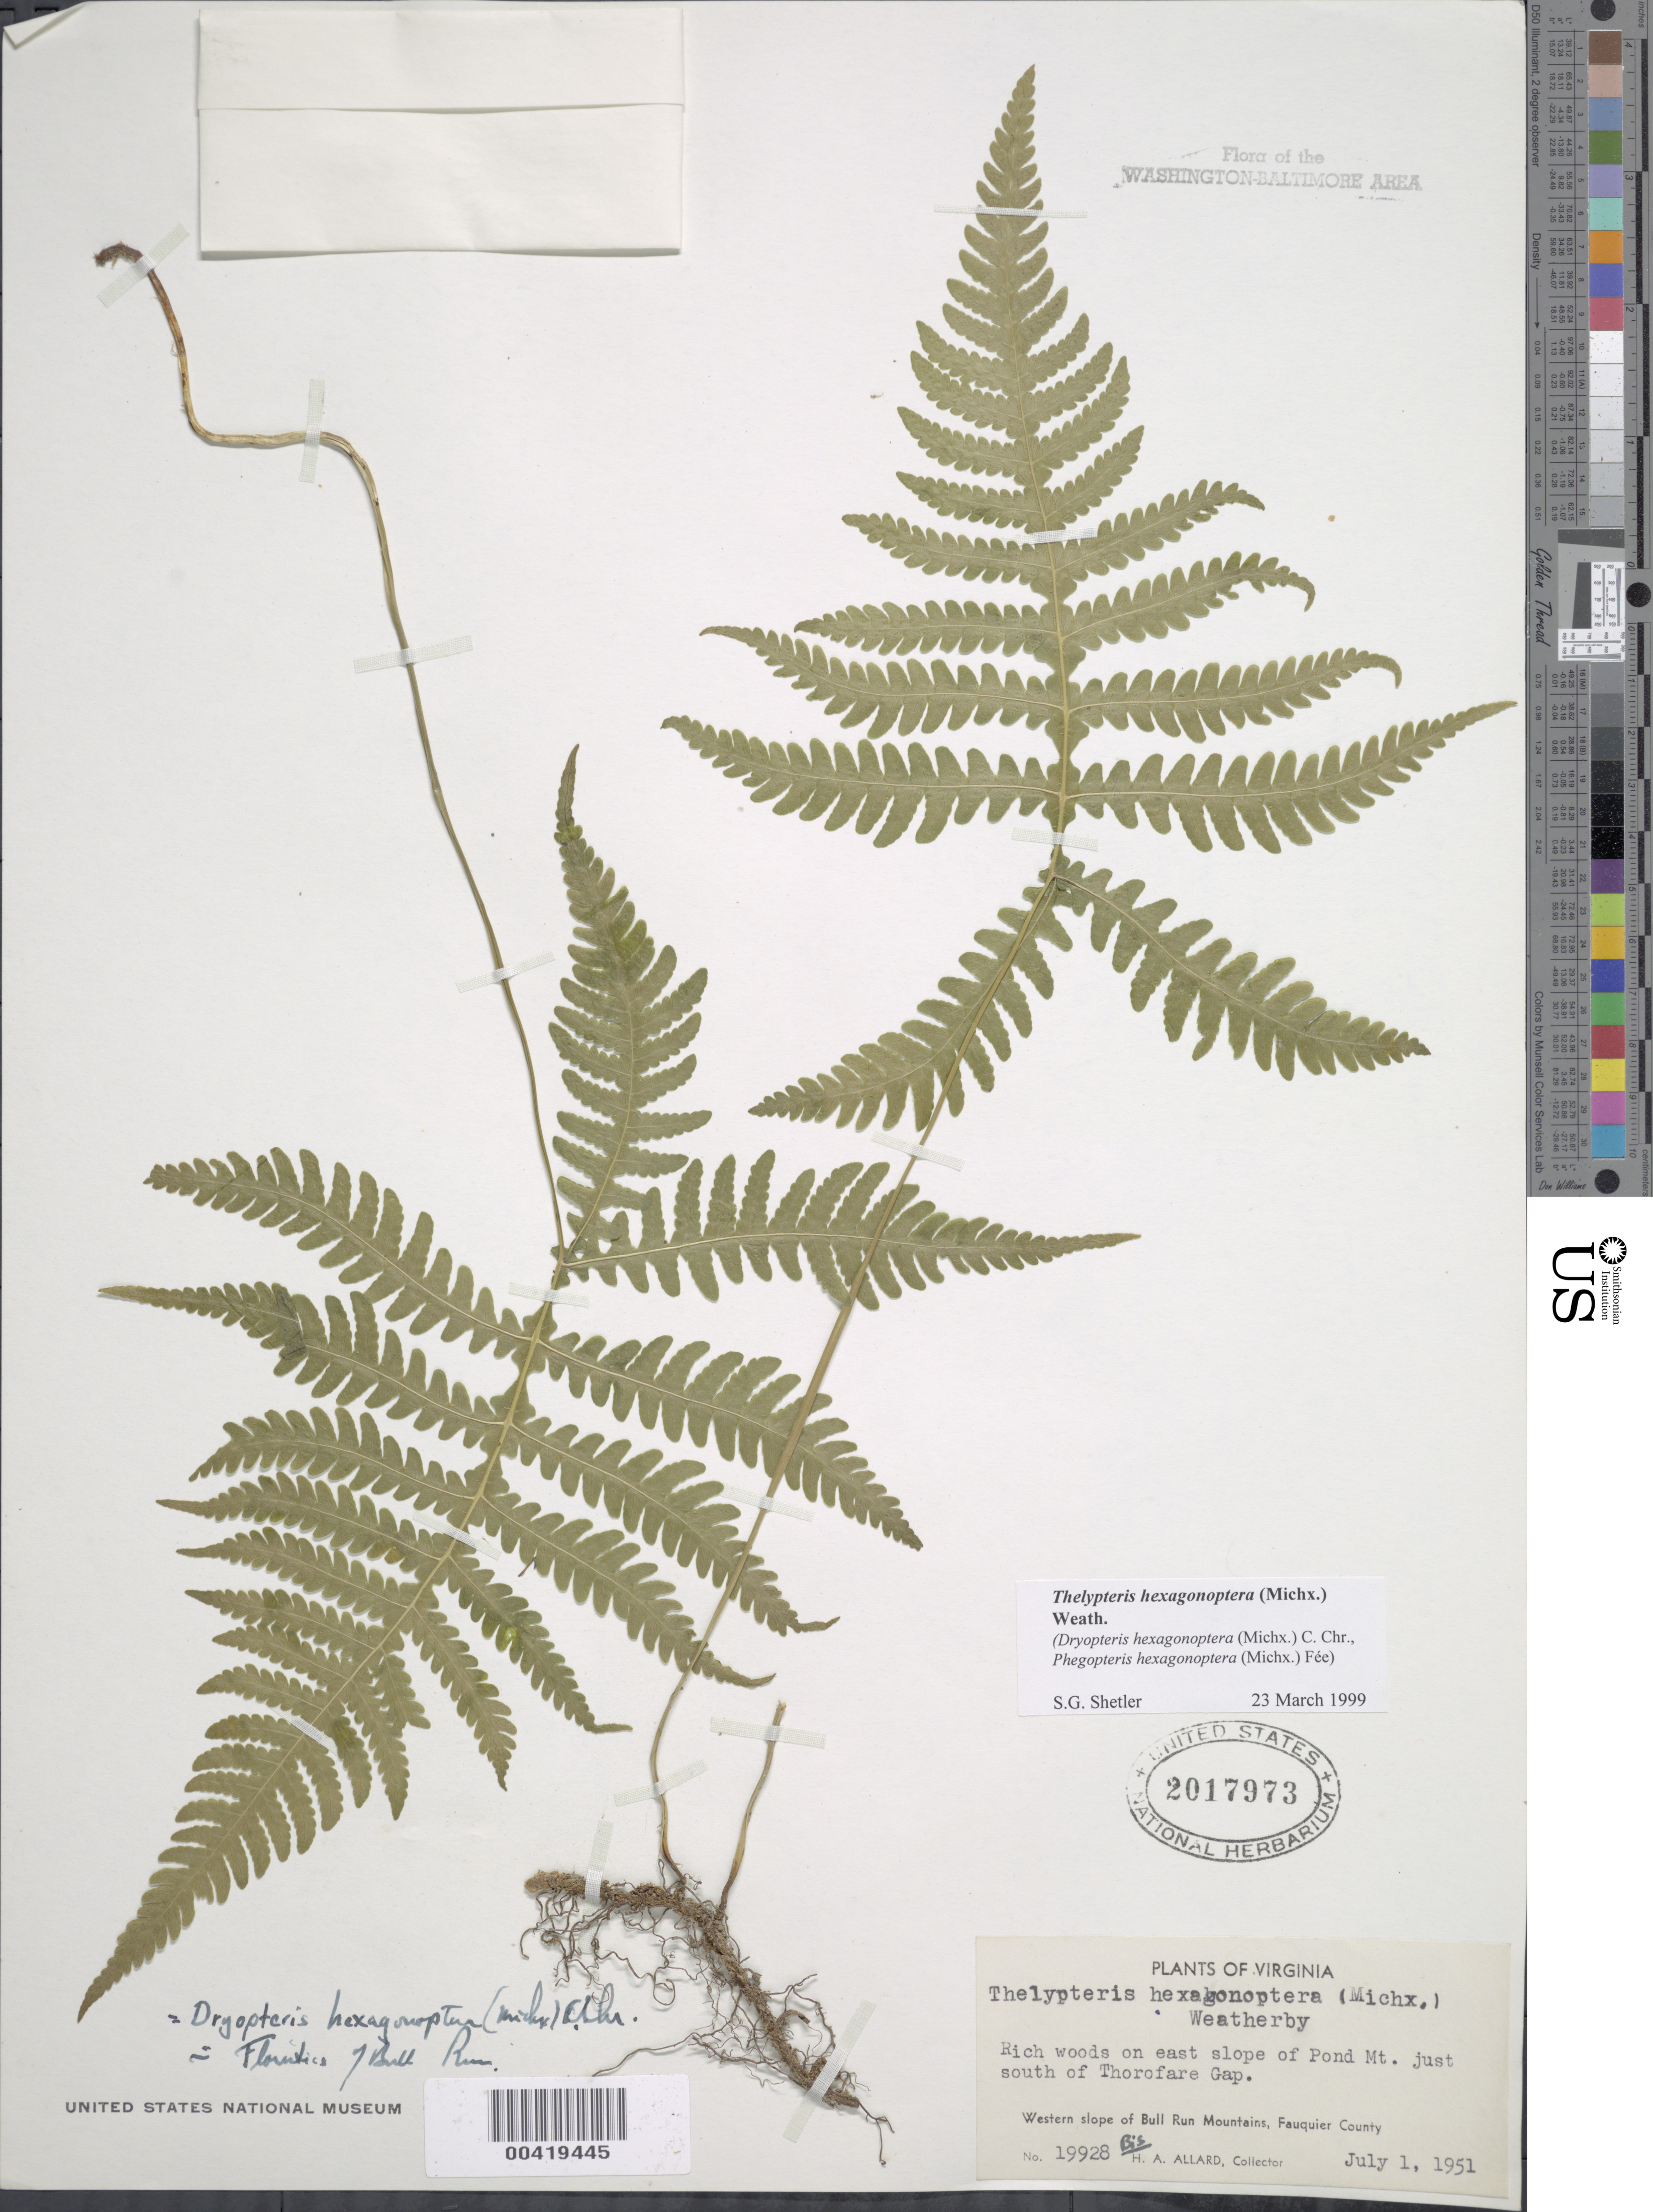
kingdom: Plantae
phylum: Tracheophyta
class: Polypodiopsida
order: Polypodiales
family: Thelypteridaceae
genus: Phegopteris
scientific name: Phegopteris hexagonoptera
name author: (Michx.) Fée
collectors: H. A. Allard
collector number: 19928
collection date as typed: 01 Jul 1951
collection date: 1951-07-01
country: United States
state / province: Virginia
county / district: Fauquier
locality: South of Thorofare Gap, Pond Mountain Bull Run Mts.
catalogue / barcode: US 2017973